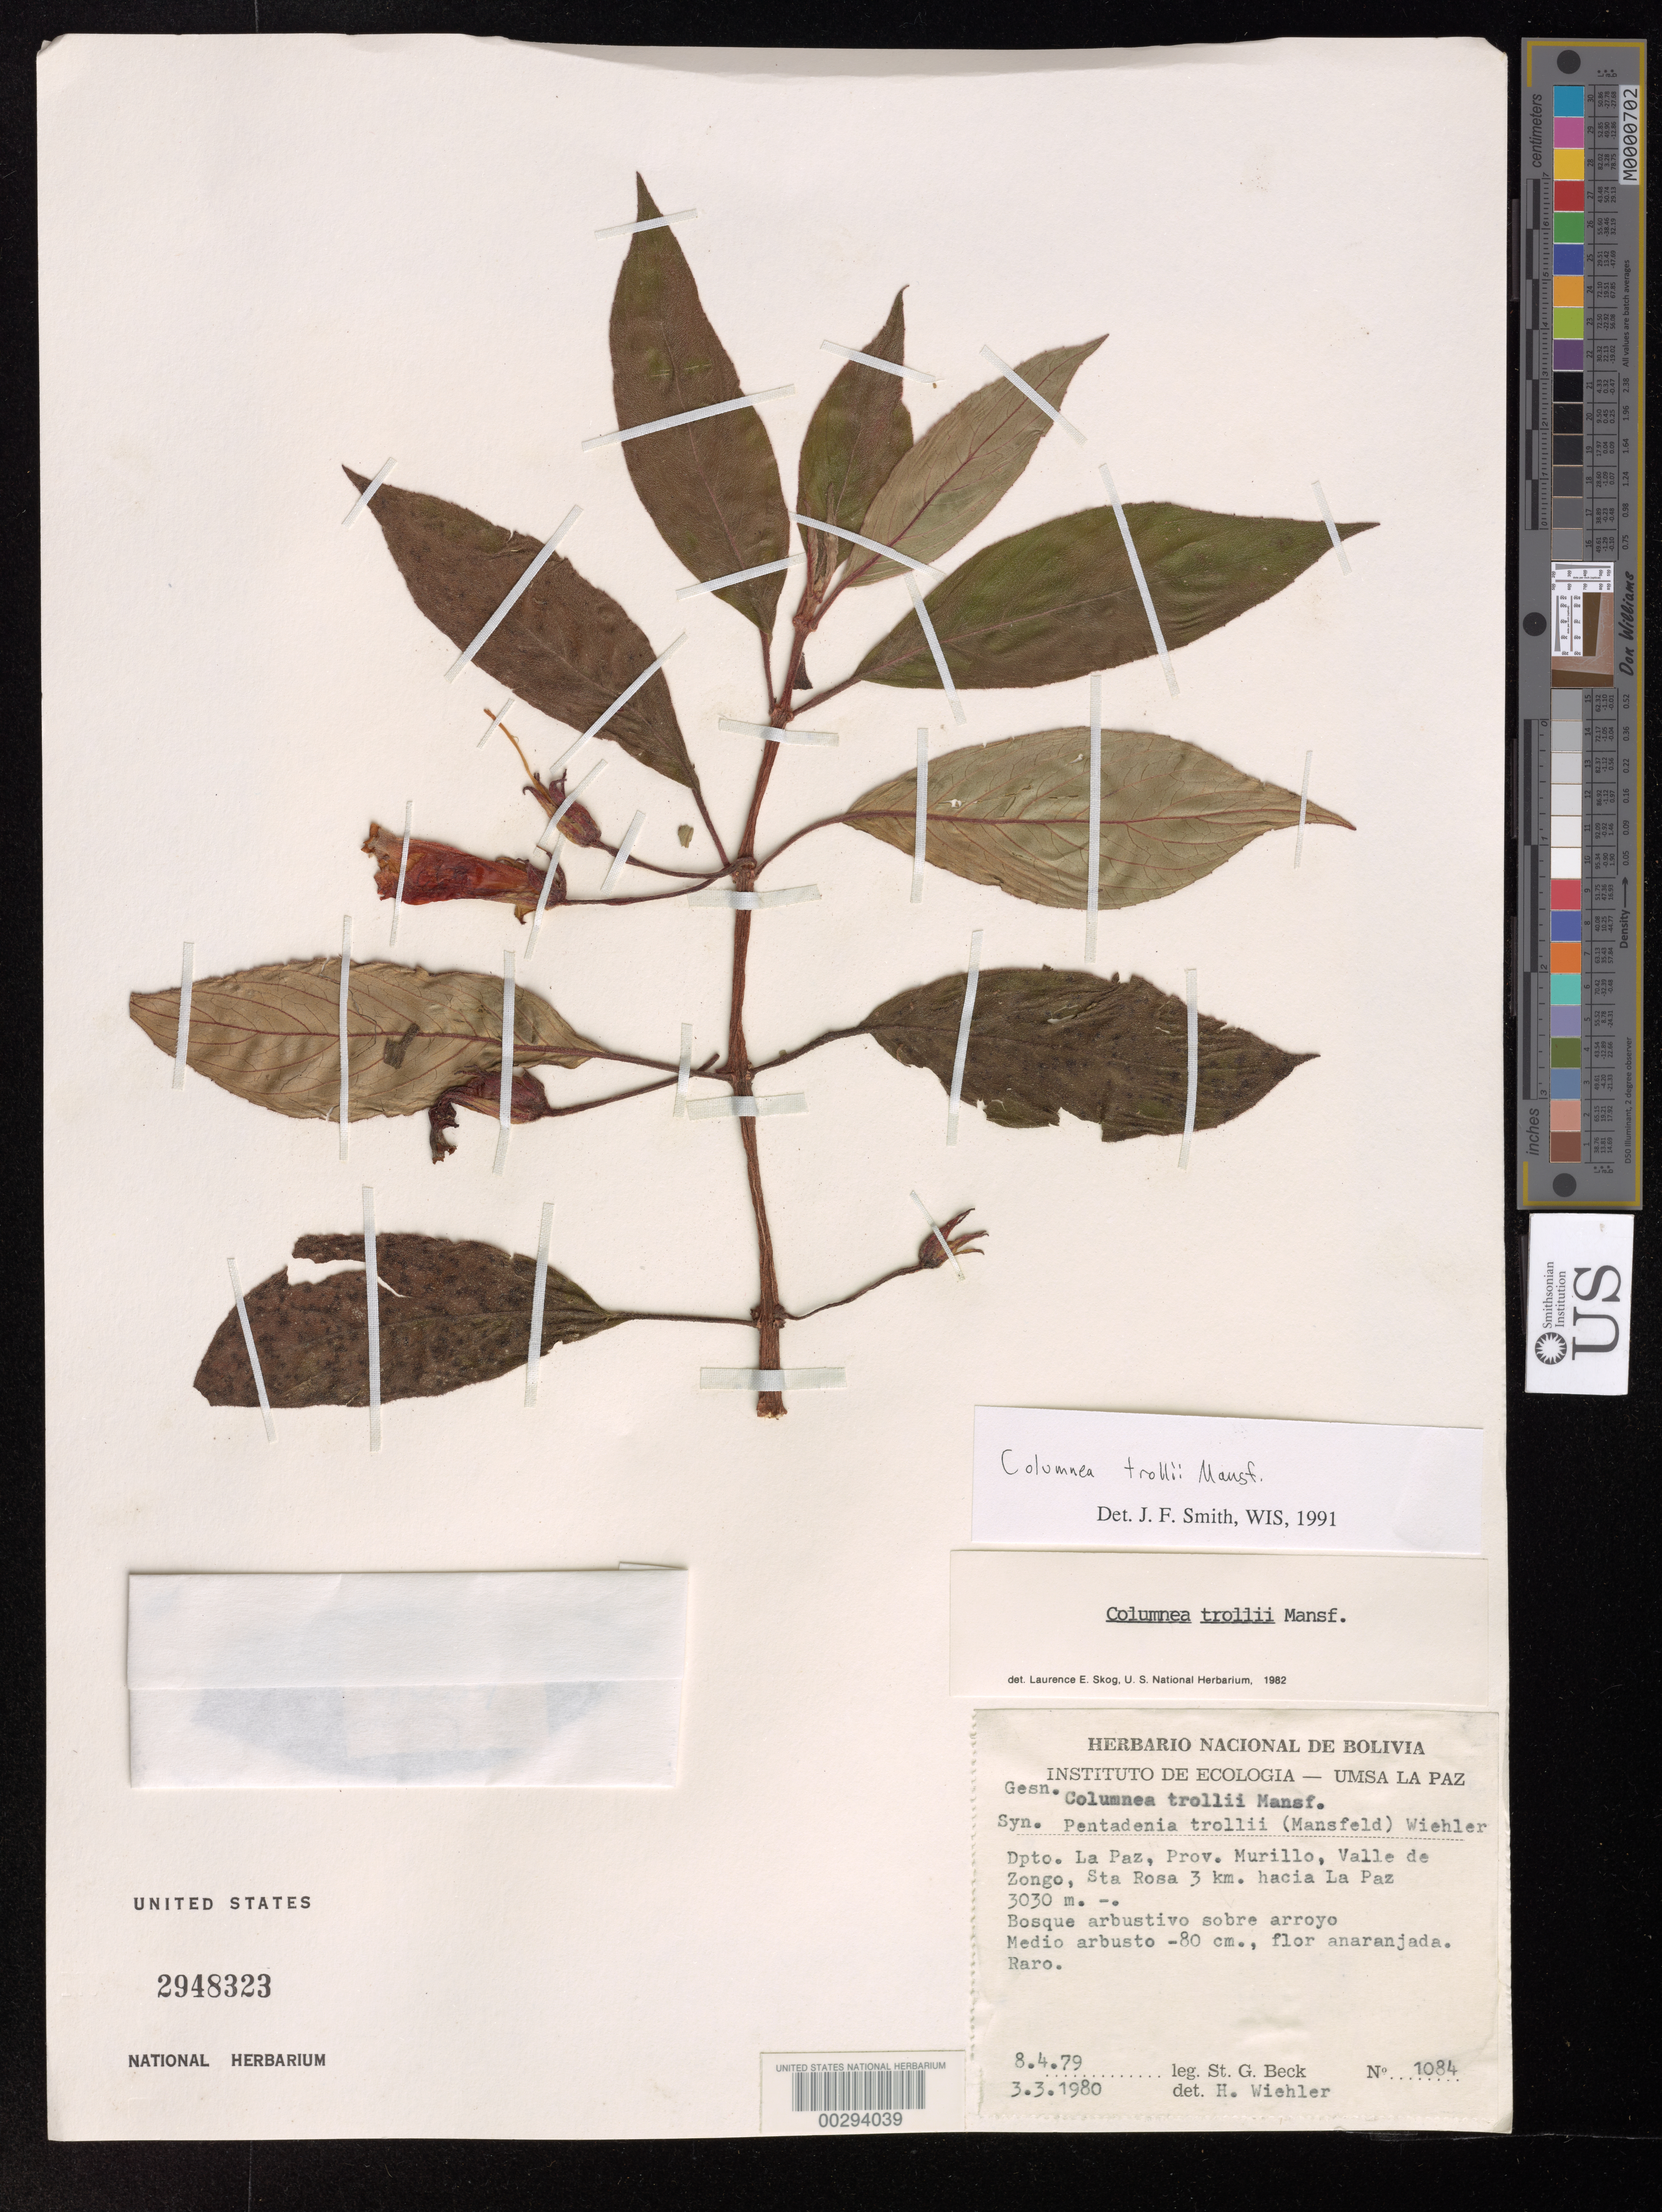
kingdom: Plantae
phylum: Tracheophyta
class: Magnoliopsida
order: Lamiales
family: Gesneriaceae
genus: Columnea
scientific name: Columnea trollii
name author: Mansf.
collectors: S. G. Beck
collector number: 1084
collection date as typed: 08 Apr 1979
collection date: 1979-04-08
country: Bolivia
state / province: La Paz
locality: Prov. Murillo, Valle de Zongo, Sta Rosa 3 km near La Paz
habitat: Forest ...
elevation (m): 3030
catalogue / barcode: US 2948323